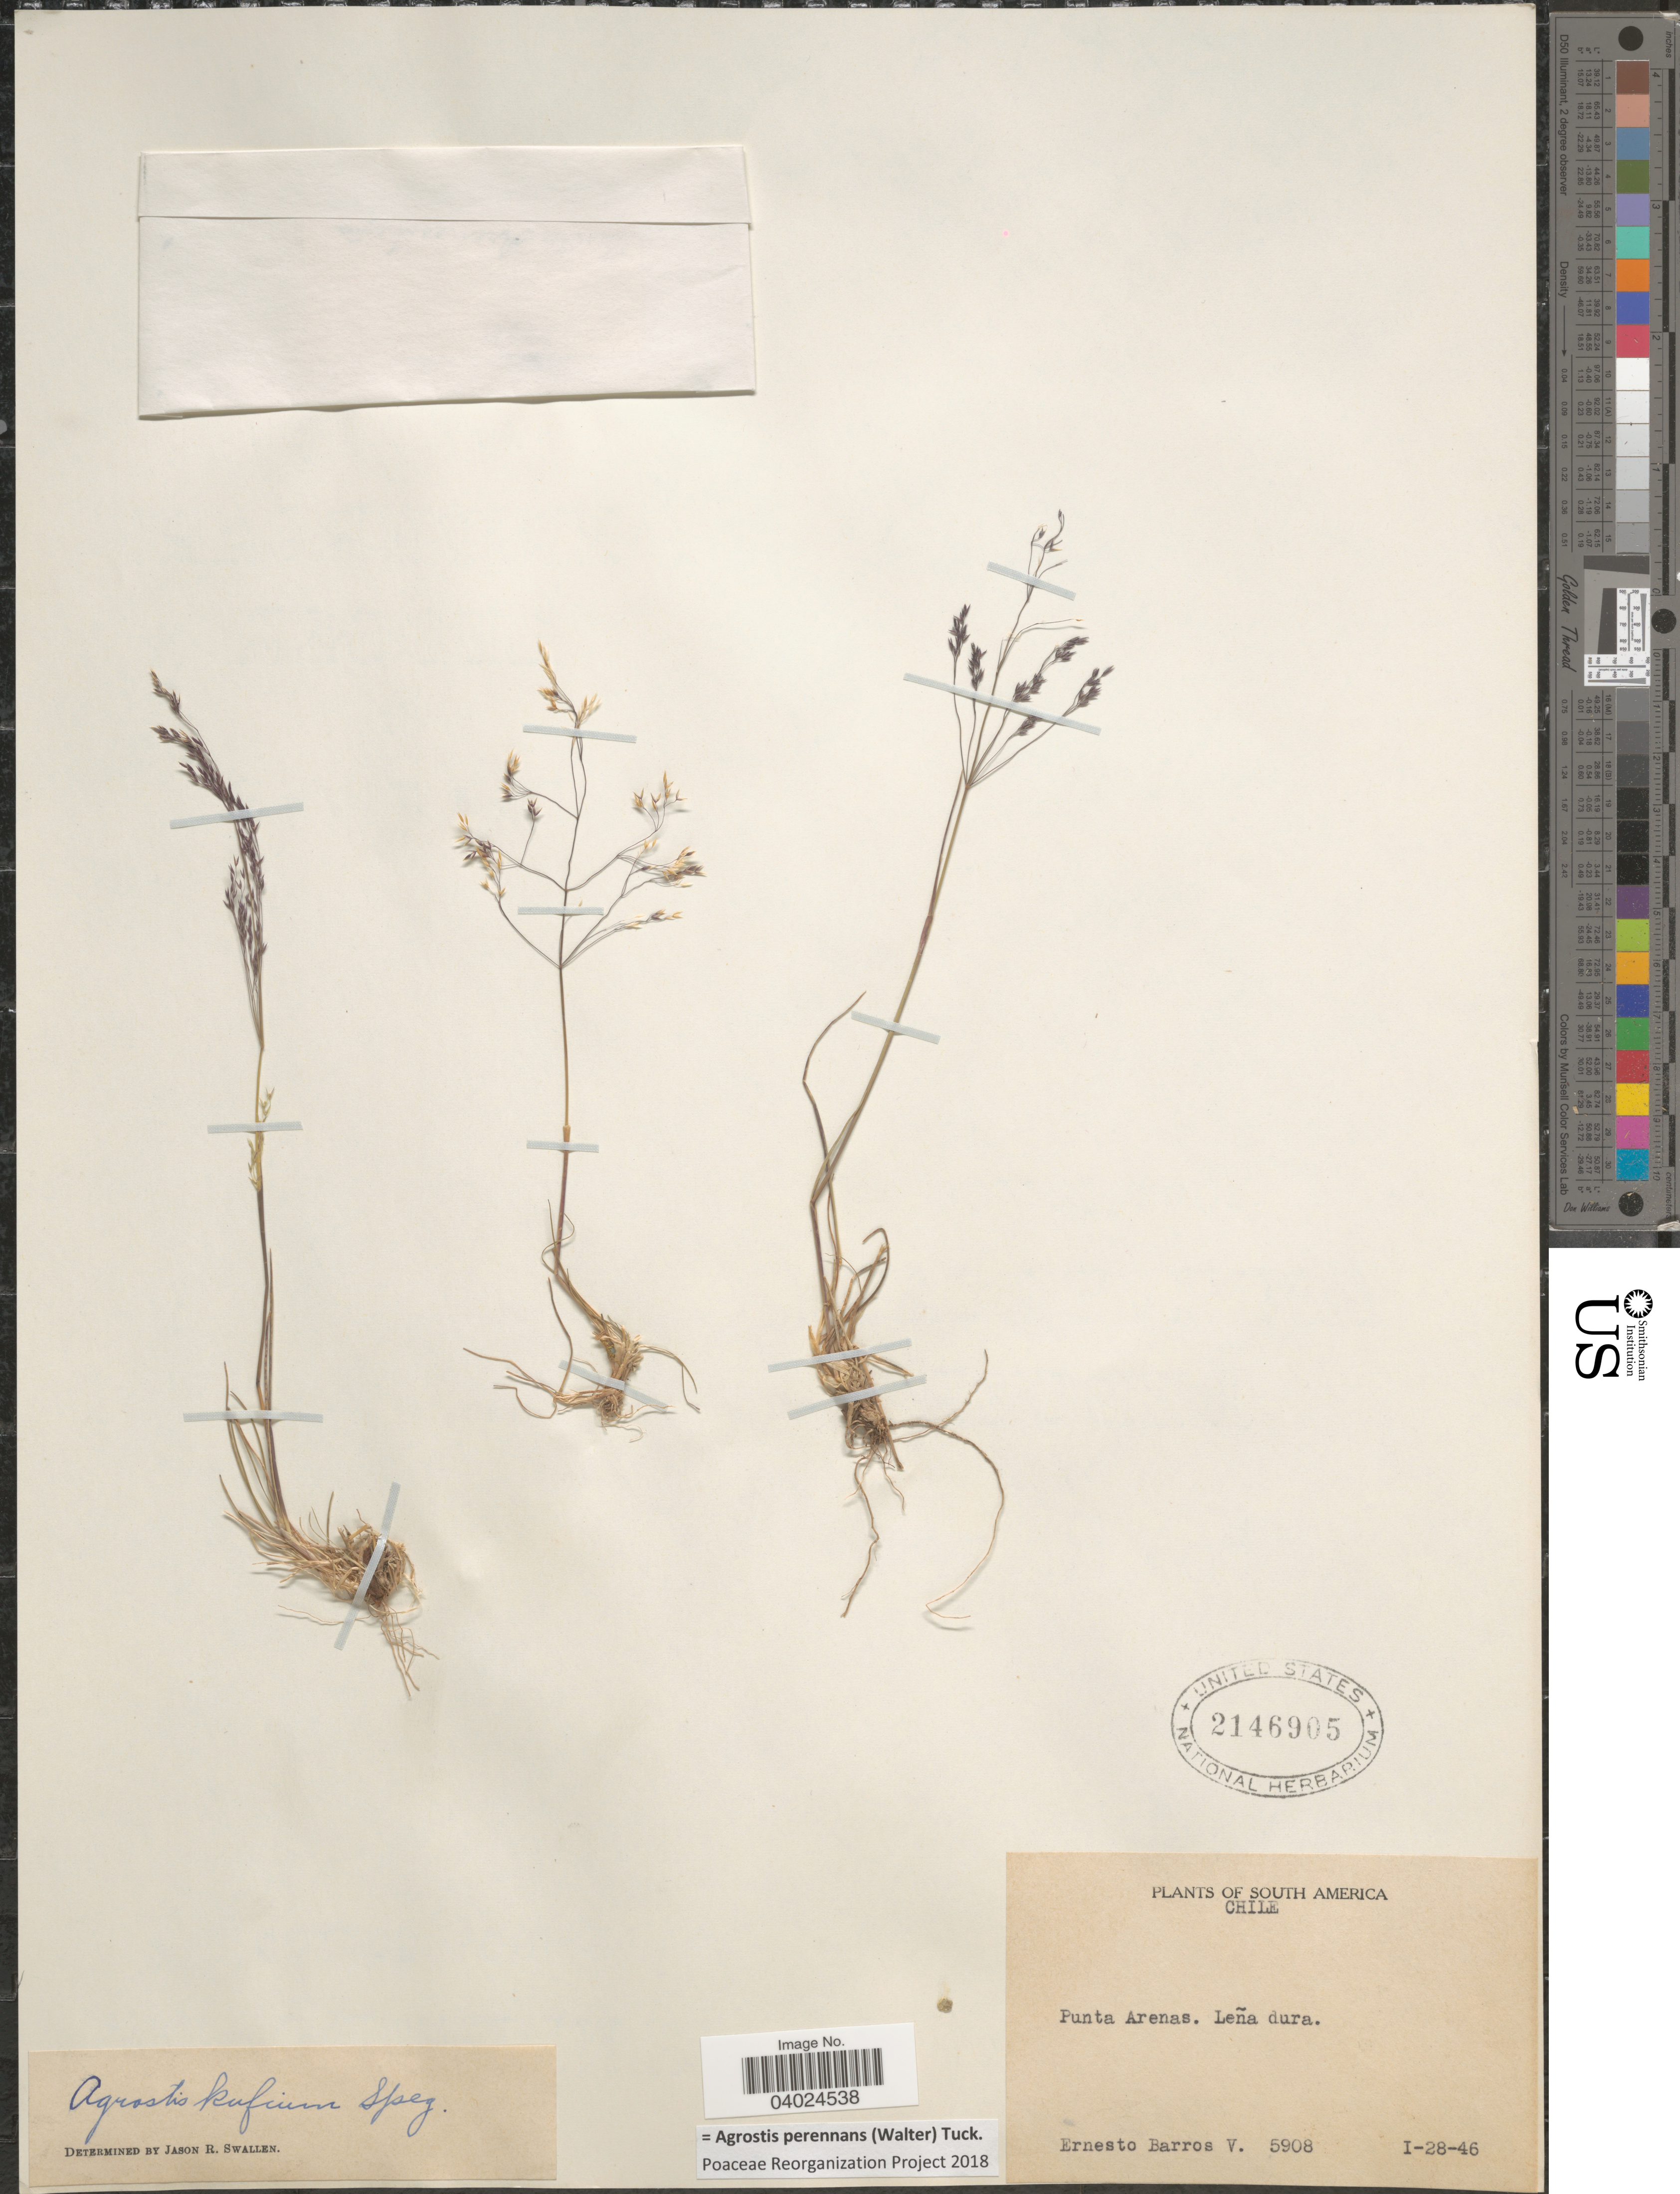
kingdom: Plantae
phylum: Tracheophyta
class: Liliopsida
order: Poales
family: Poaceae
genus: Agrostis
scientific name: Agrostis perennans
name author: (Walter) Tuck.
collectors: E. Barros V.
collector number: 5908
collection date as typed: Transcribed d/m/y: 28/1/46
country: Chile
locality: Punta Arenas, Leña Dura.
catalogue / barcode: US 2146905